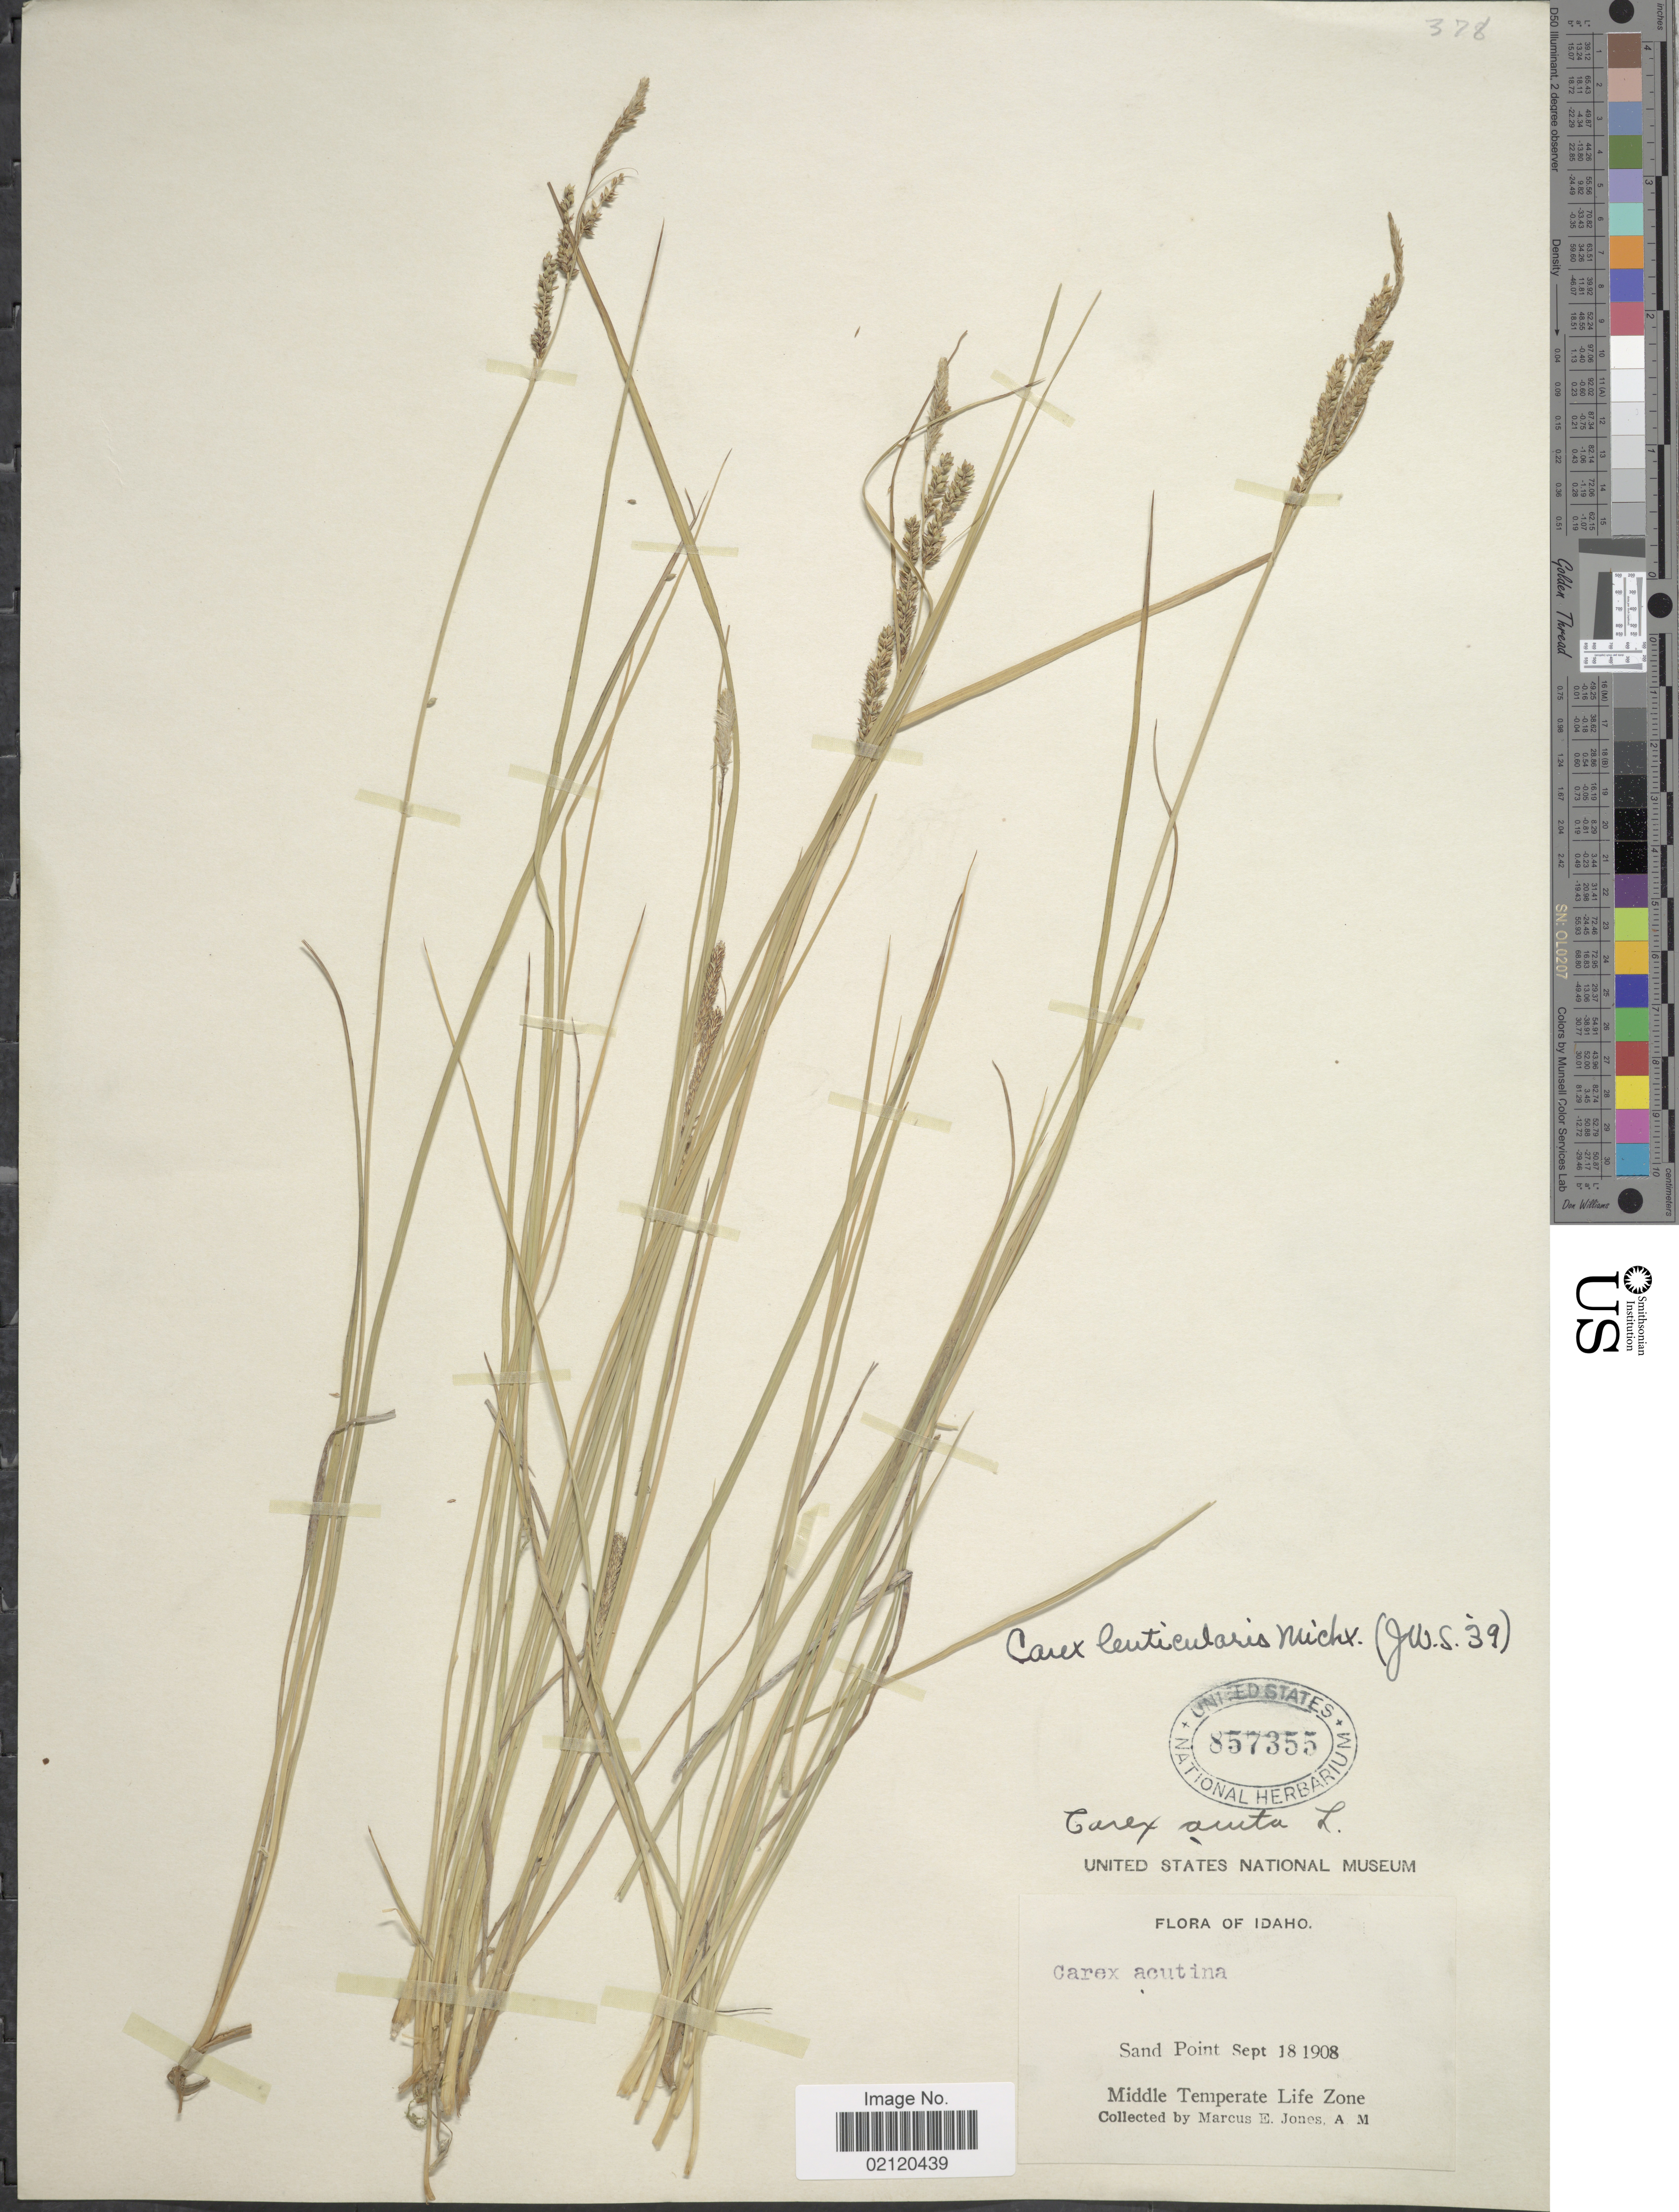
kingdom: Plantae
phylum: Tracheophyta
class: Liliopsida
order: Poales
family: Cyperaceae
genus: Carex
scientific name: Carex lenticularis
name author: Michx.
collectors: M. E. Jones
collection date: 1908-09-18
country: United States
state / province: Idaho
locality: Sand Point, Middle Temperate Life Zone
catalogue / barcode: US 857355